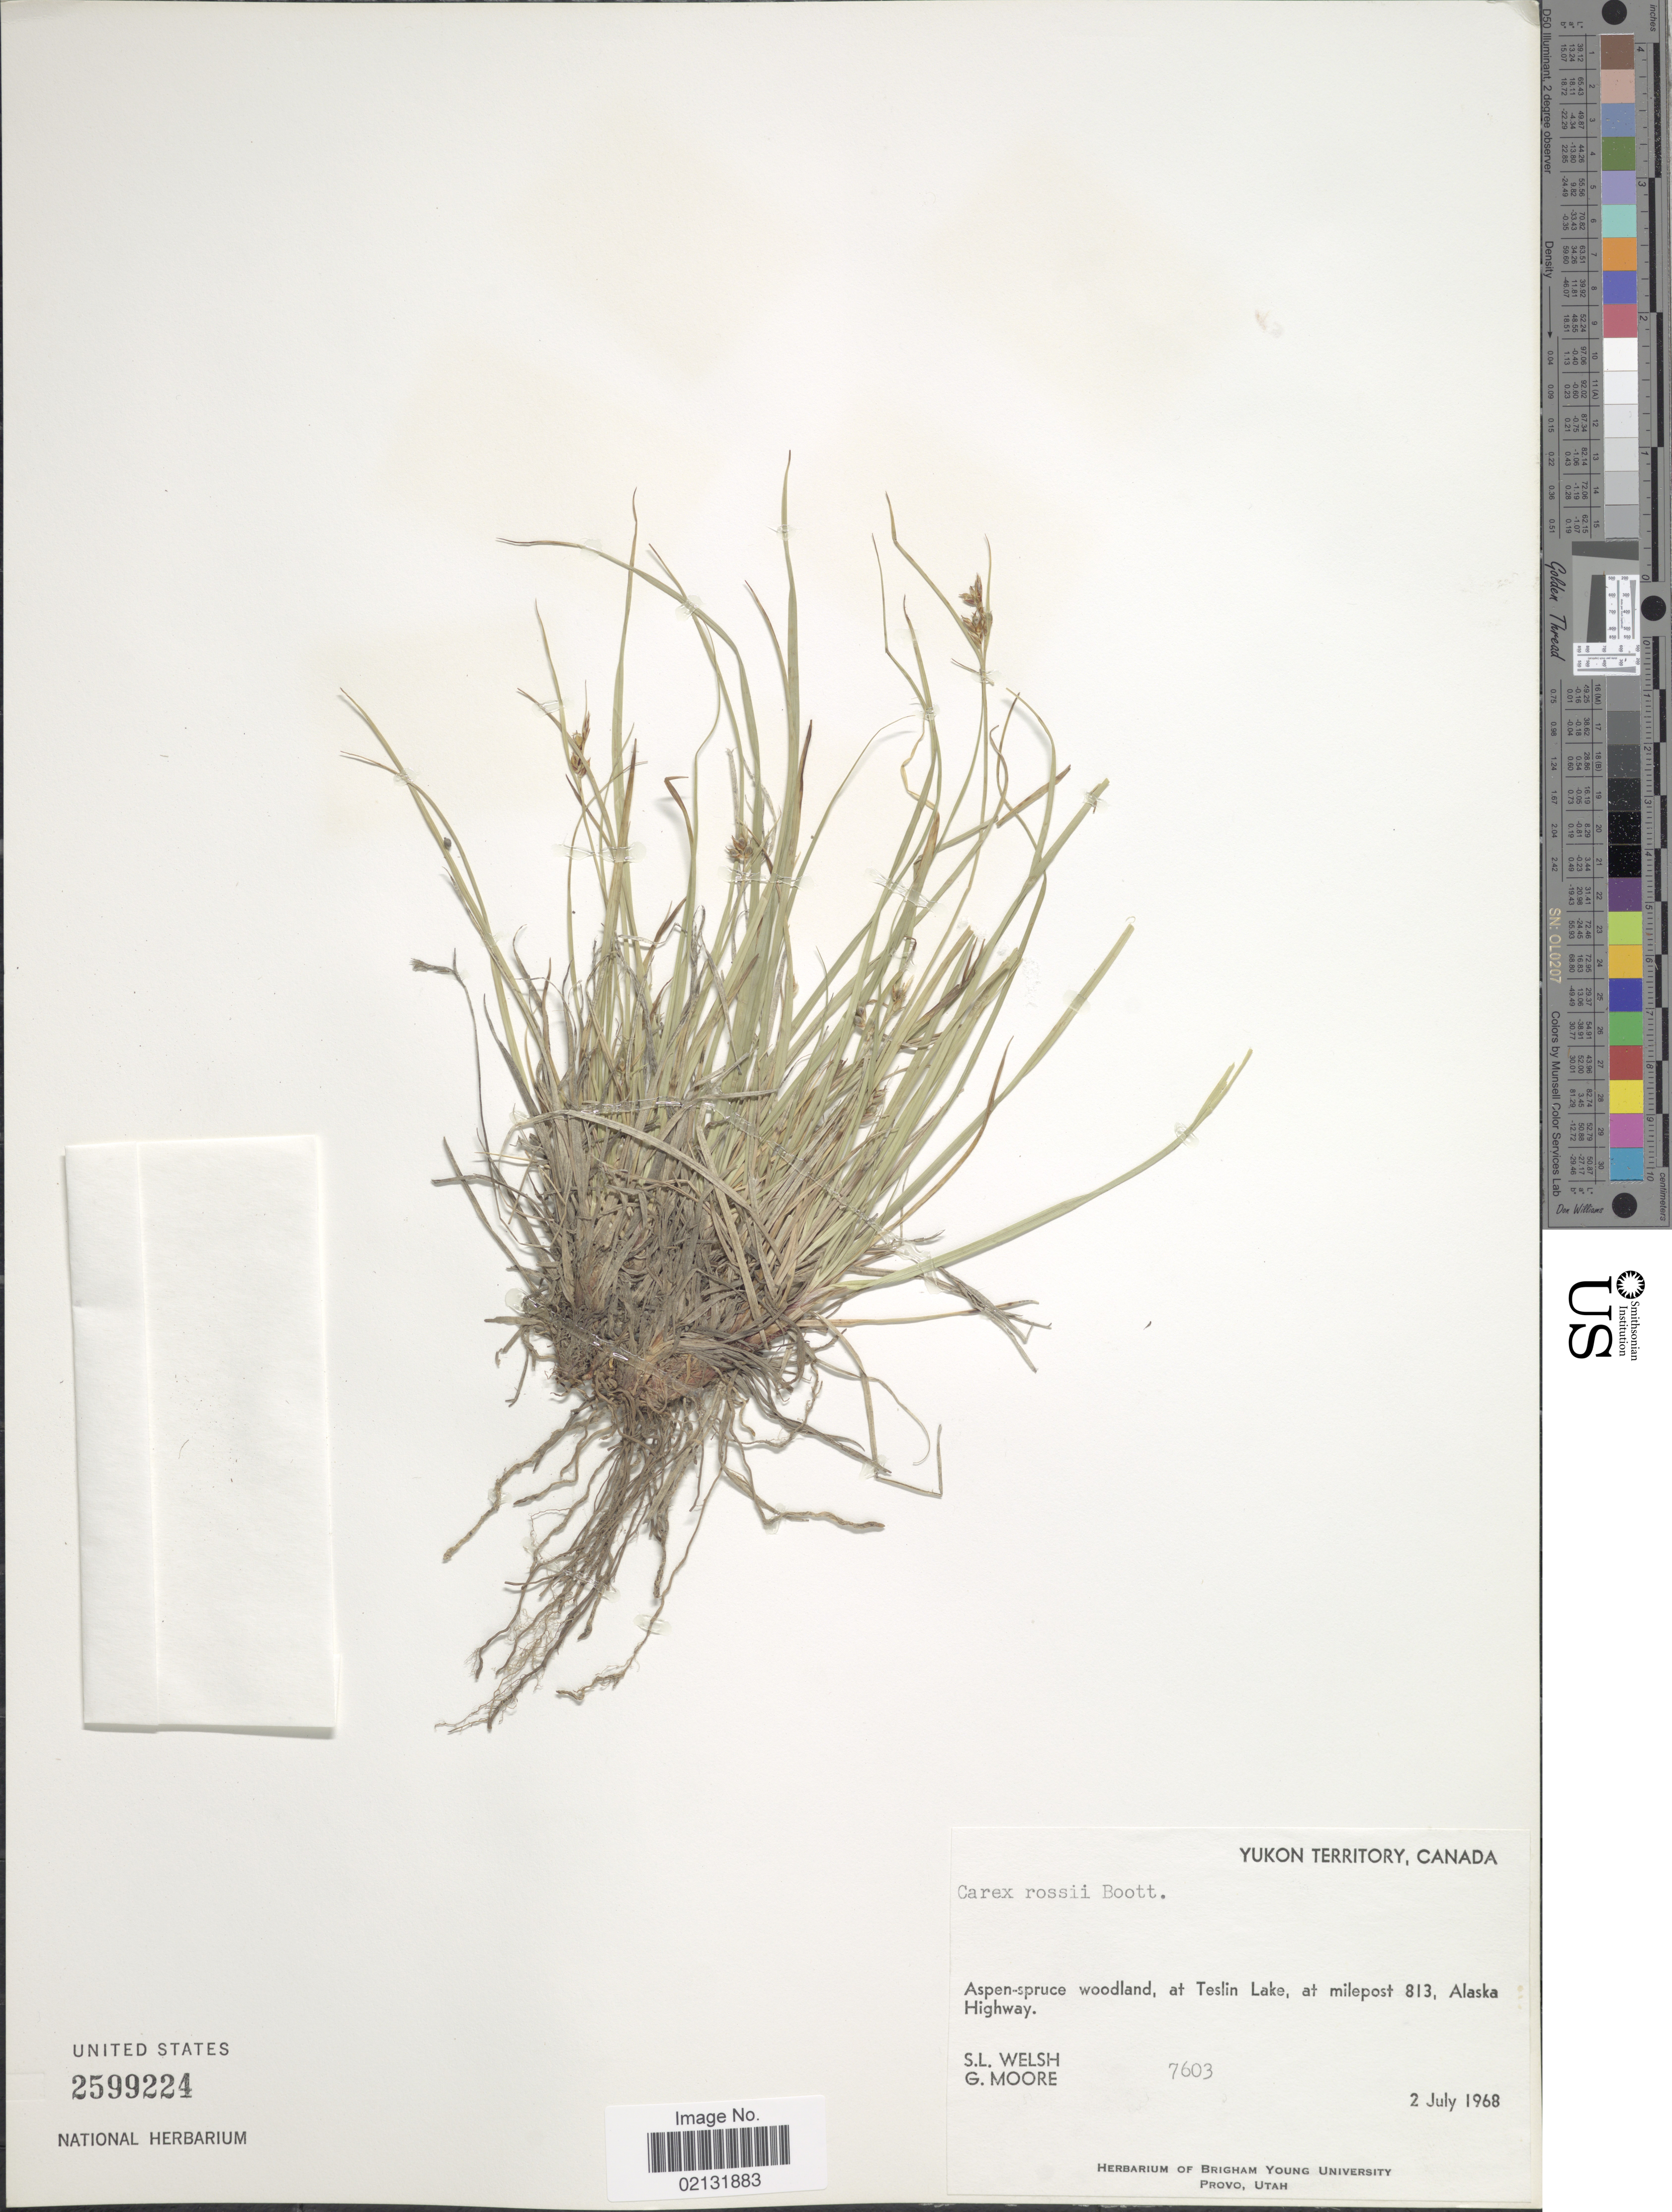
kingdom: Plantae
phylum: Tracheophyta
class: Liliopsida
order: Poales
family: Cyperaceae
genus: Carex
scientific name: Carex rossii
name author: Boott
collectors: S. Welsh & G. Moore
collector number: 7603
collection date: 1968-07-02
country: Canada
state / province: Yukon Territory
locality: Yukon Territory, Aspen-spruce woodland, at Teslin Lake, at milepost 813, Alaska Highway.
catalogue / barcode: US 2599224